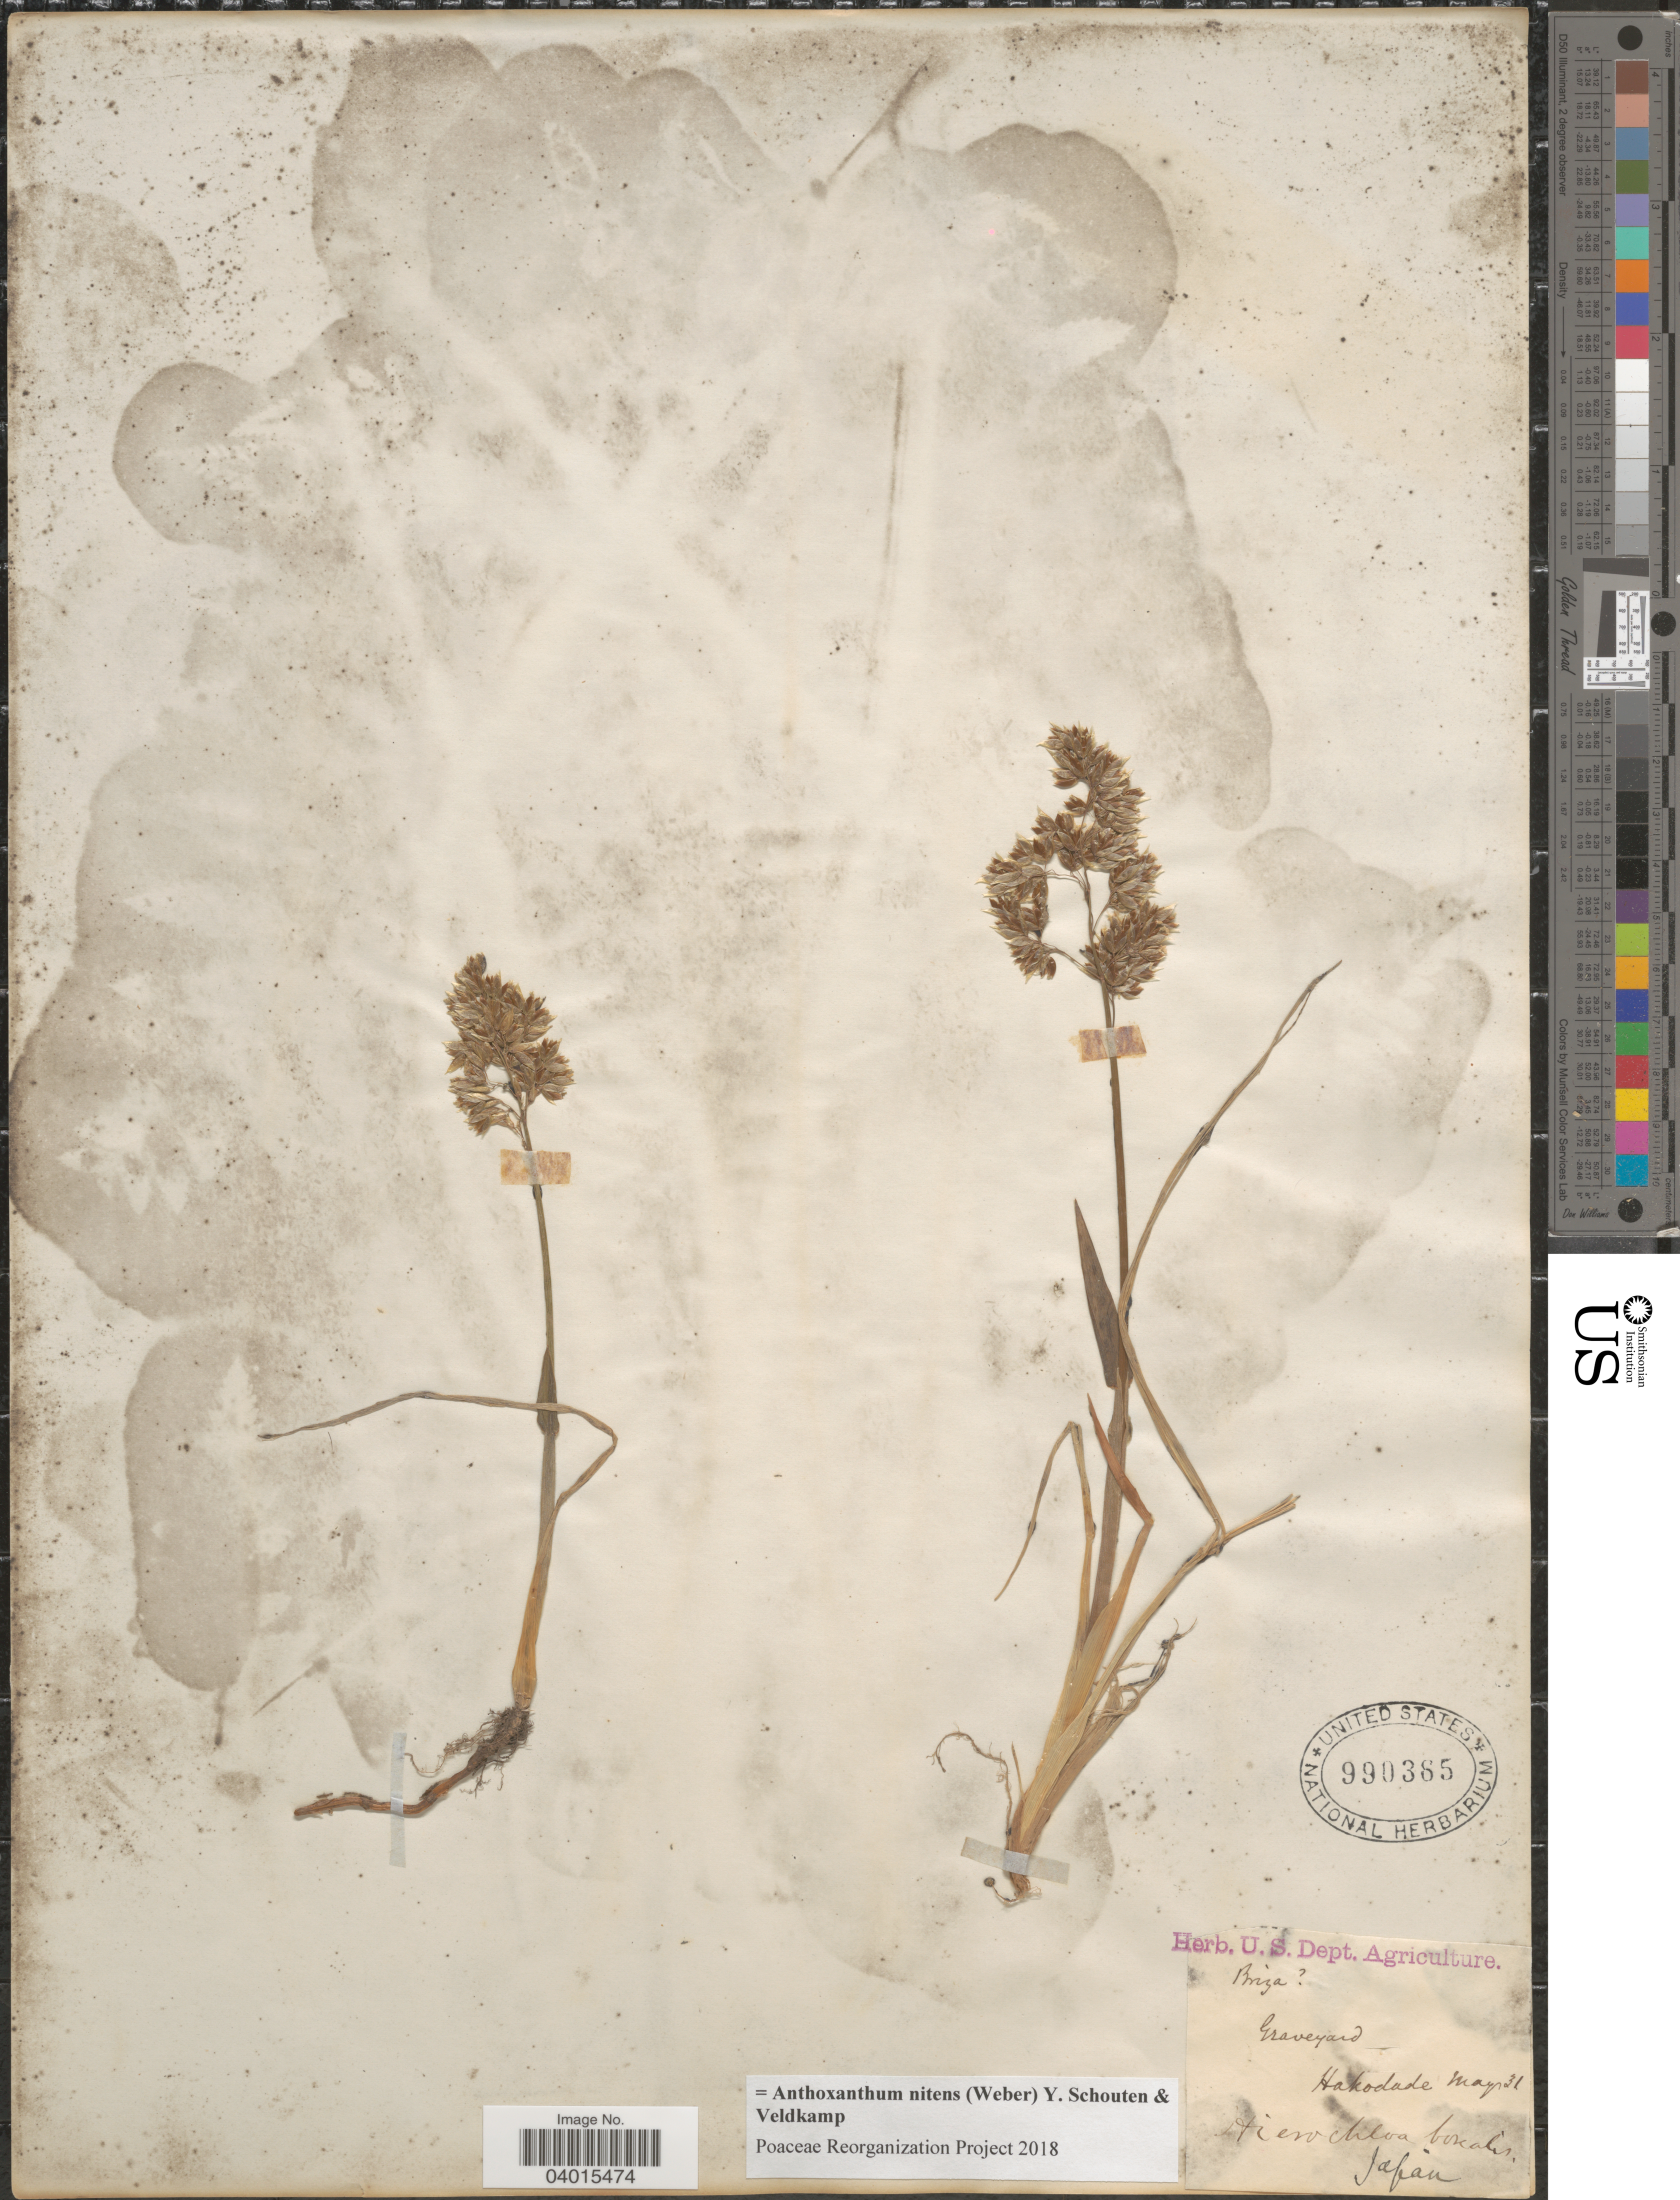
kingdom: Plantae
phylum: Tracheophyta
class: Liliopsida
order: Poales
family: Poaceae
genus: Anthoxanthum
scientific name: Anthoxanthum nitens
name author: (G.H. Weber) R.T.A. Schouten & Veldkamp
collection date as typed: Transcribed d/m/y: /5/31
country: Japan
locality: Graveyard. Hakodade.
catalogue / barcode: US 990365